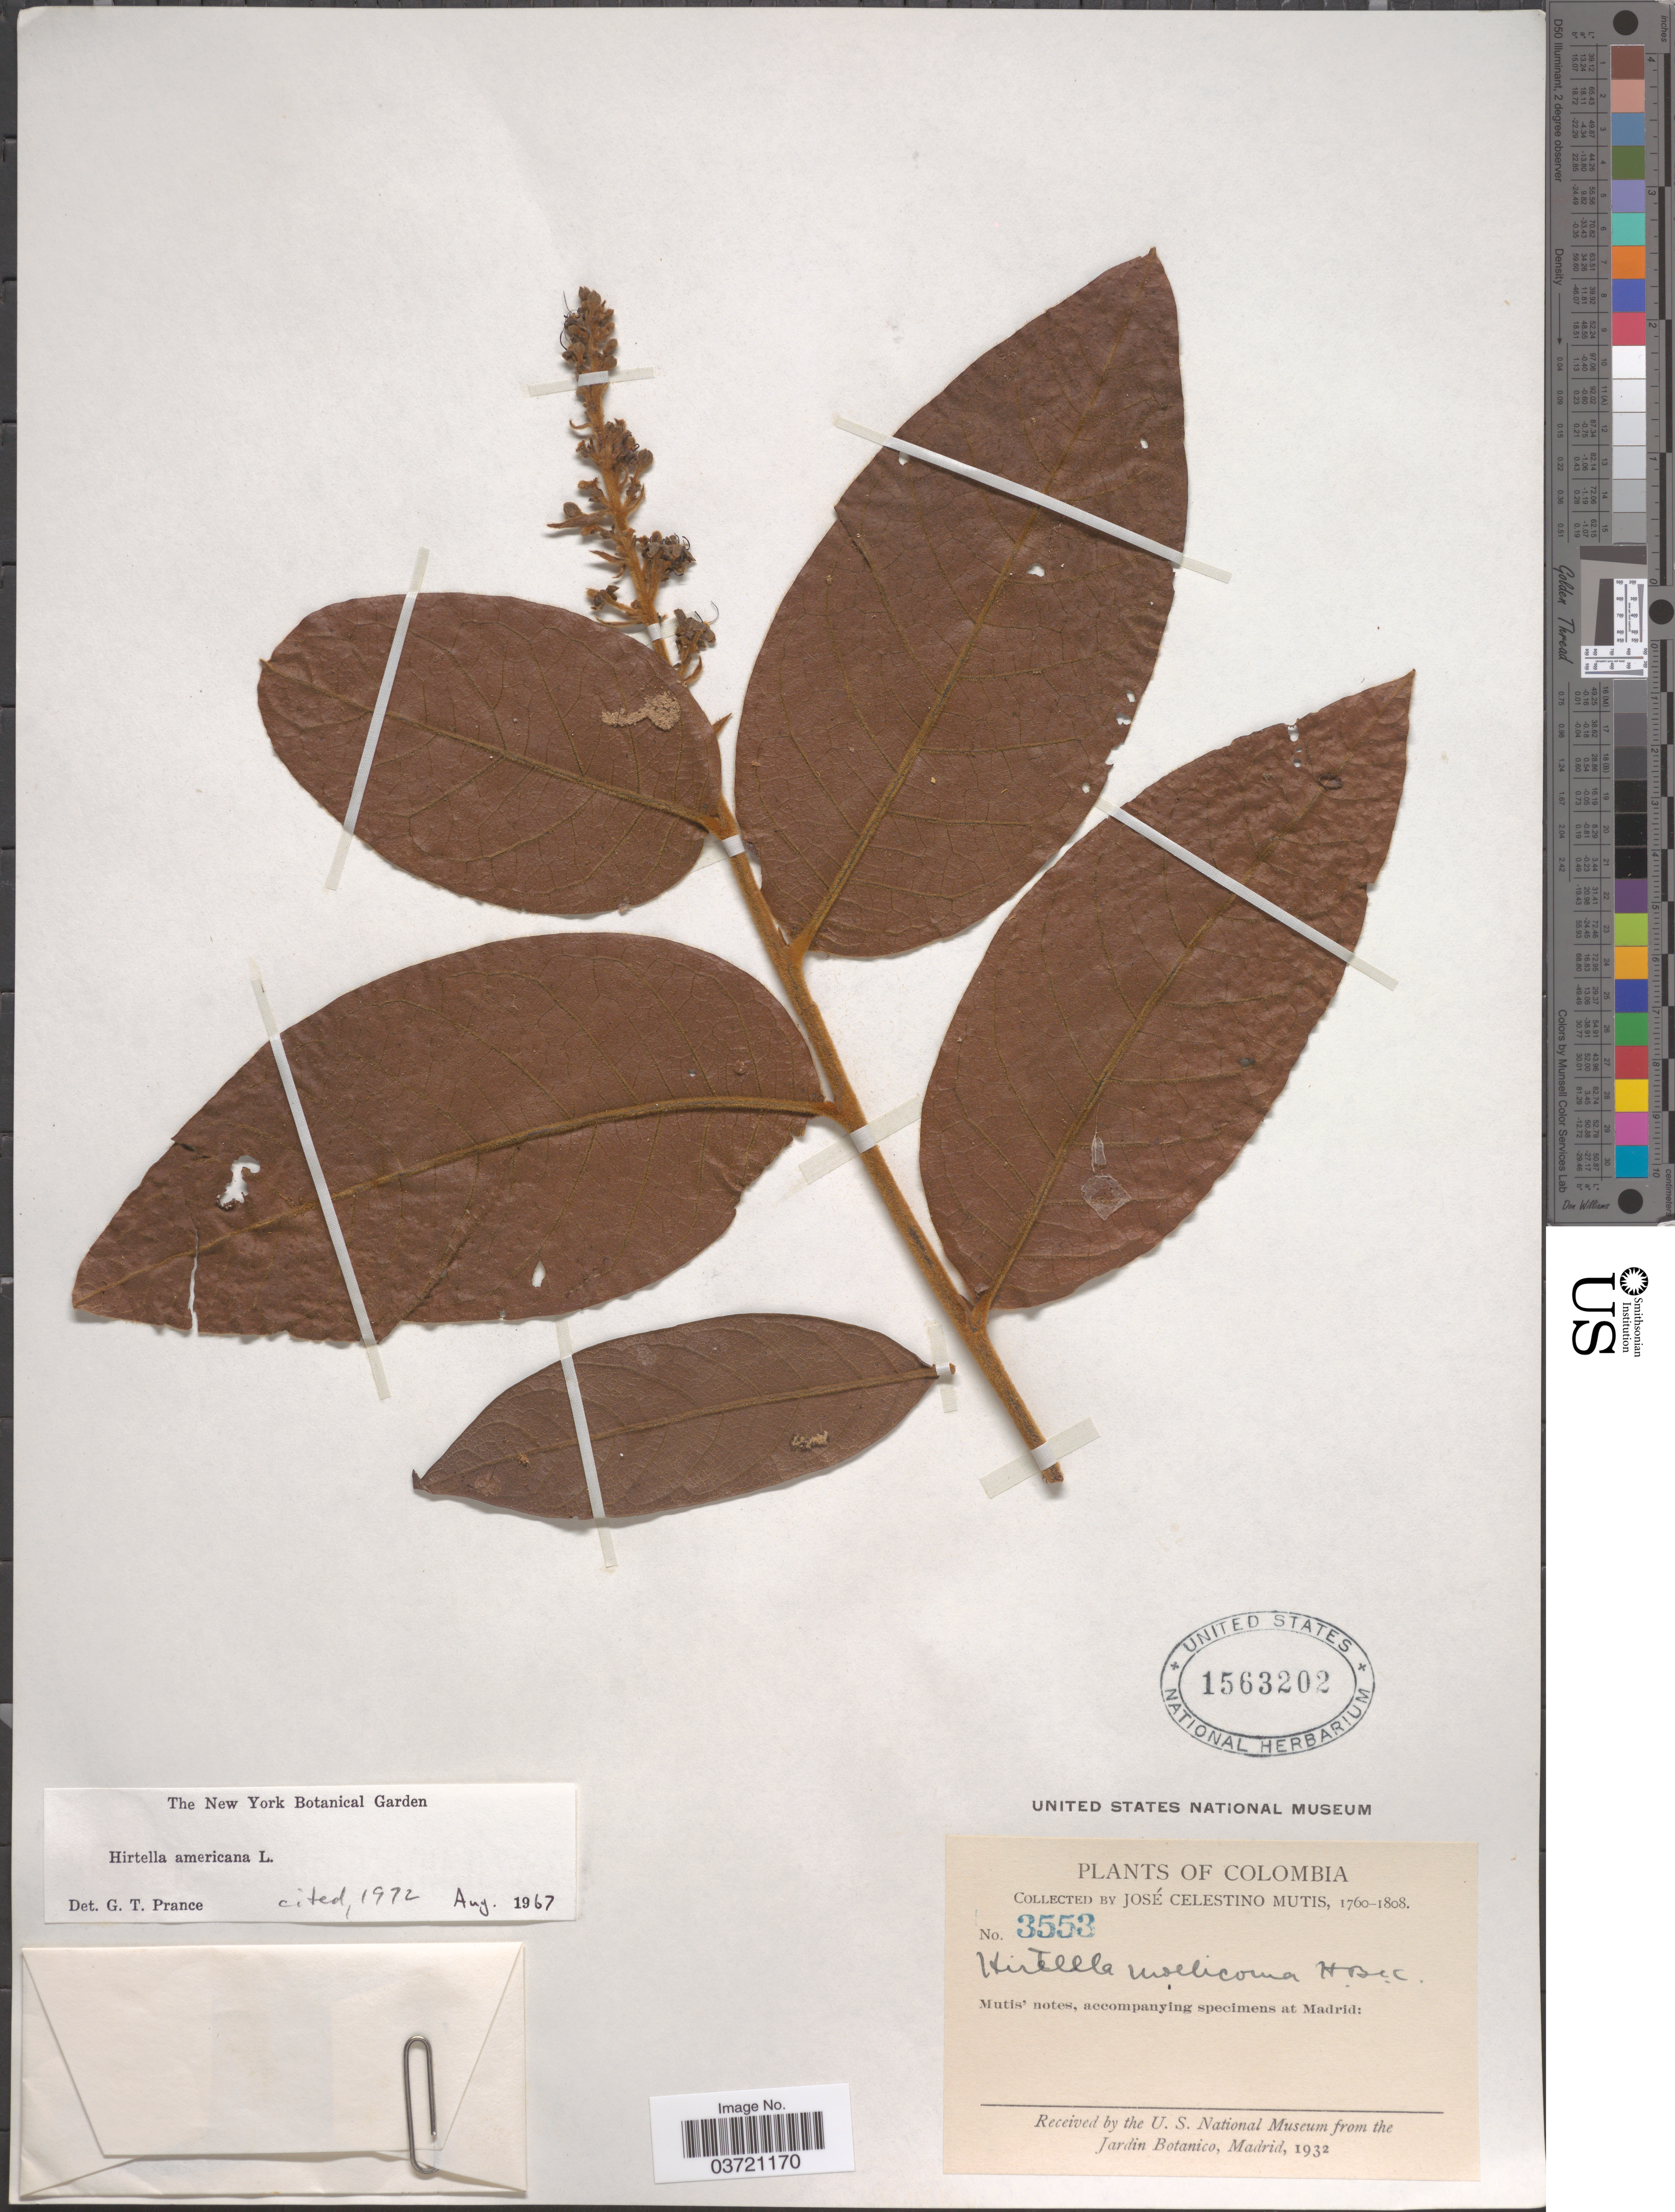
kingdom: Plantae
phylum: Tracheophyta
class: Magnoliopsida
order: Malpighiales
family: Chrysobalanaceae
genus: Hirtella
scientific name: Hirtella americana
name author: L.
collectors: J. C. B. Mutis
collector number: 3553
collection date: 1760/1808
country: Colombia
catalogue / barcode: US 1563202